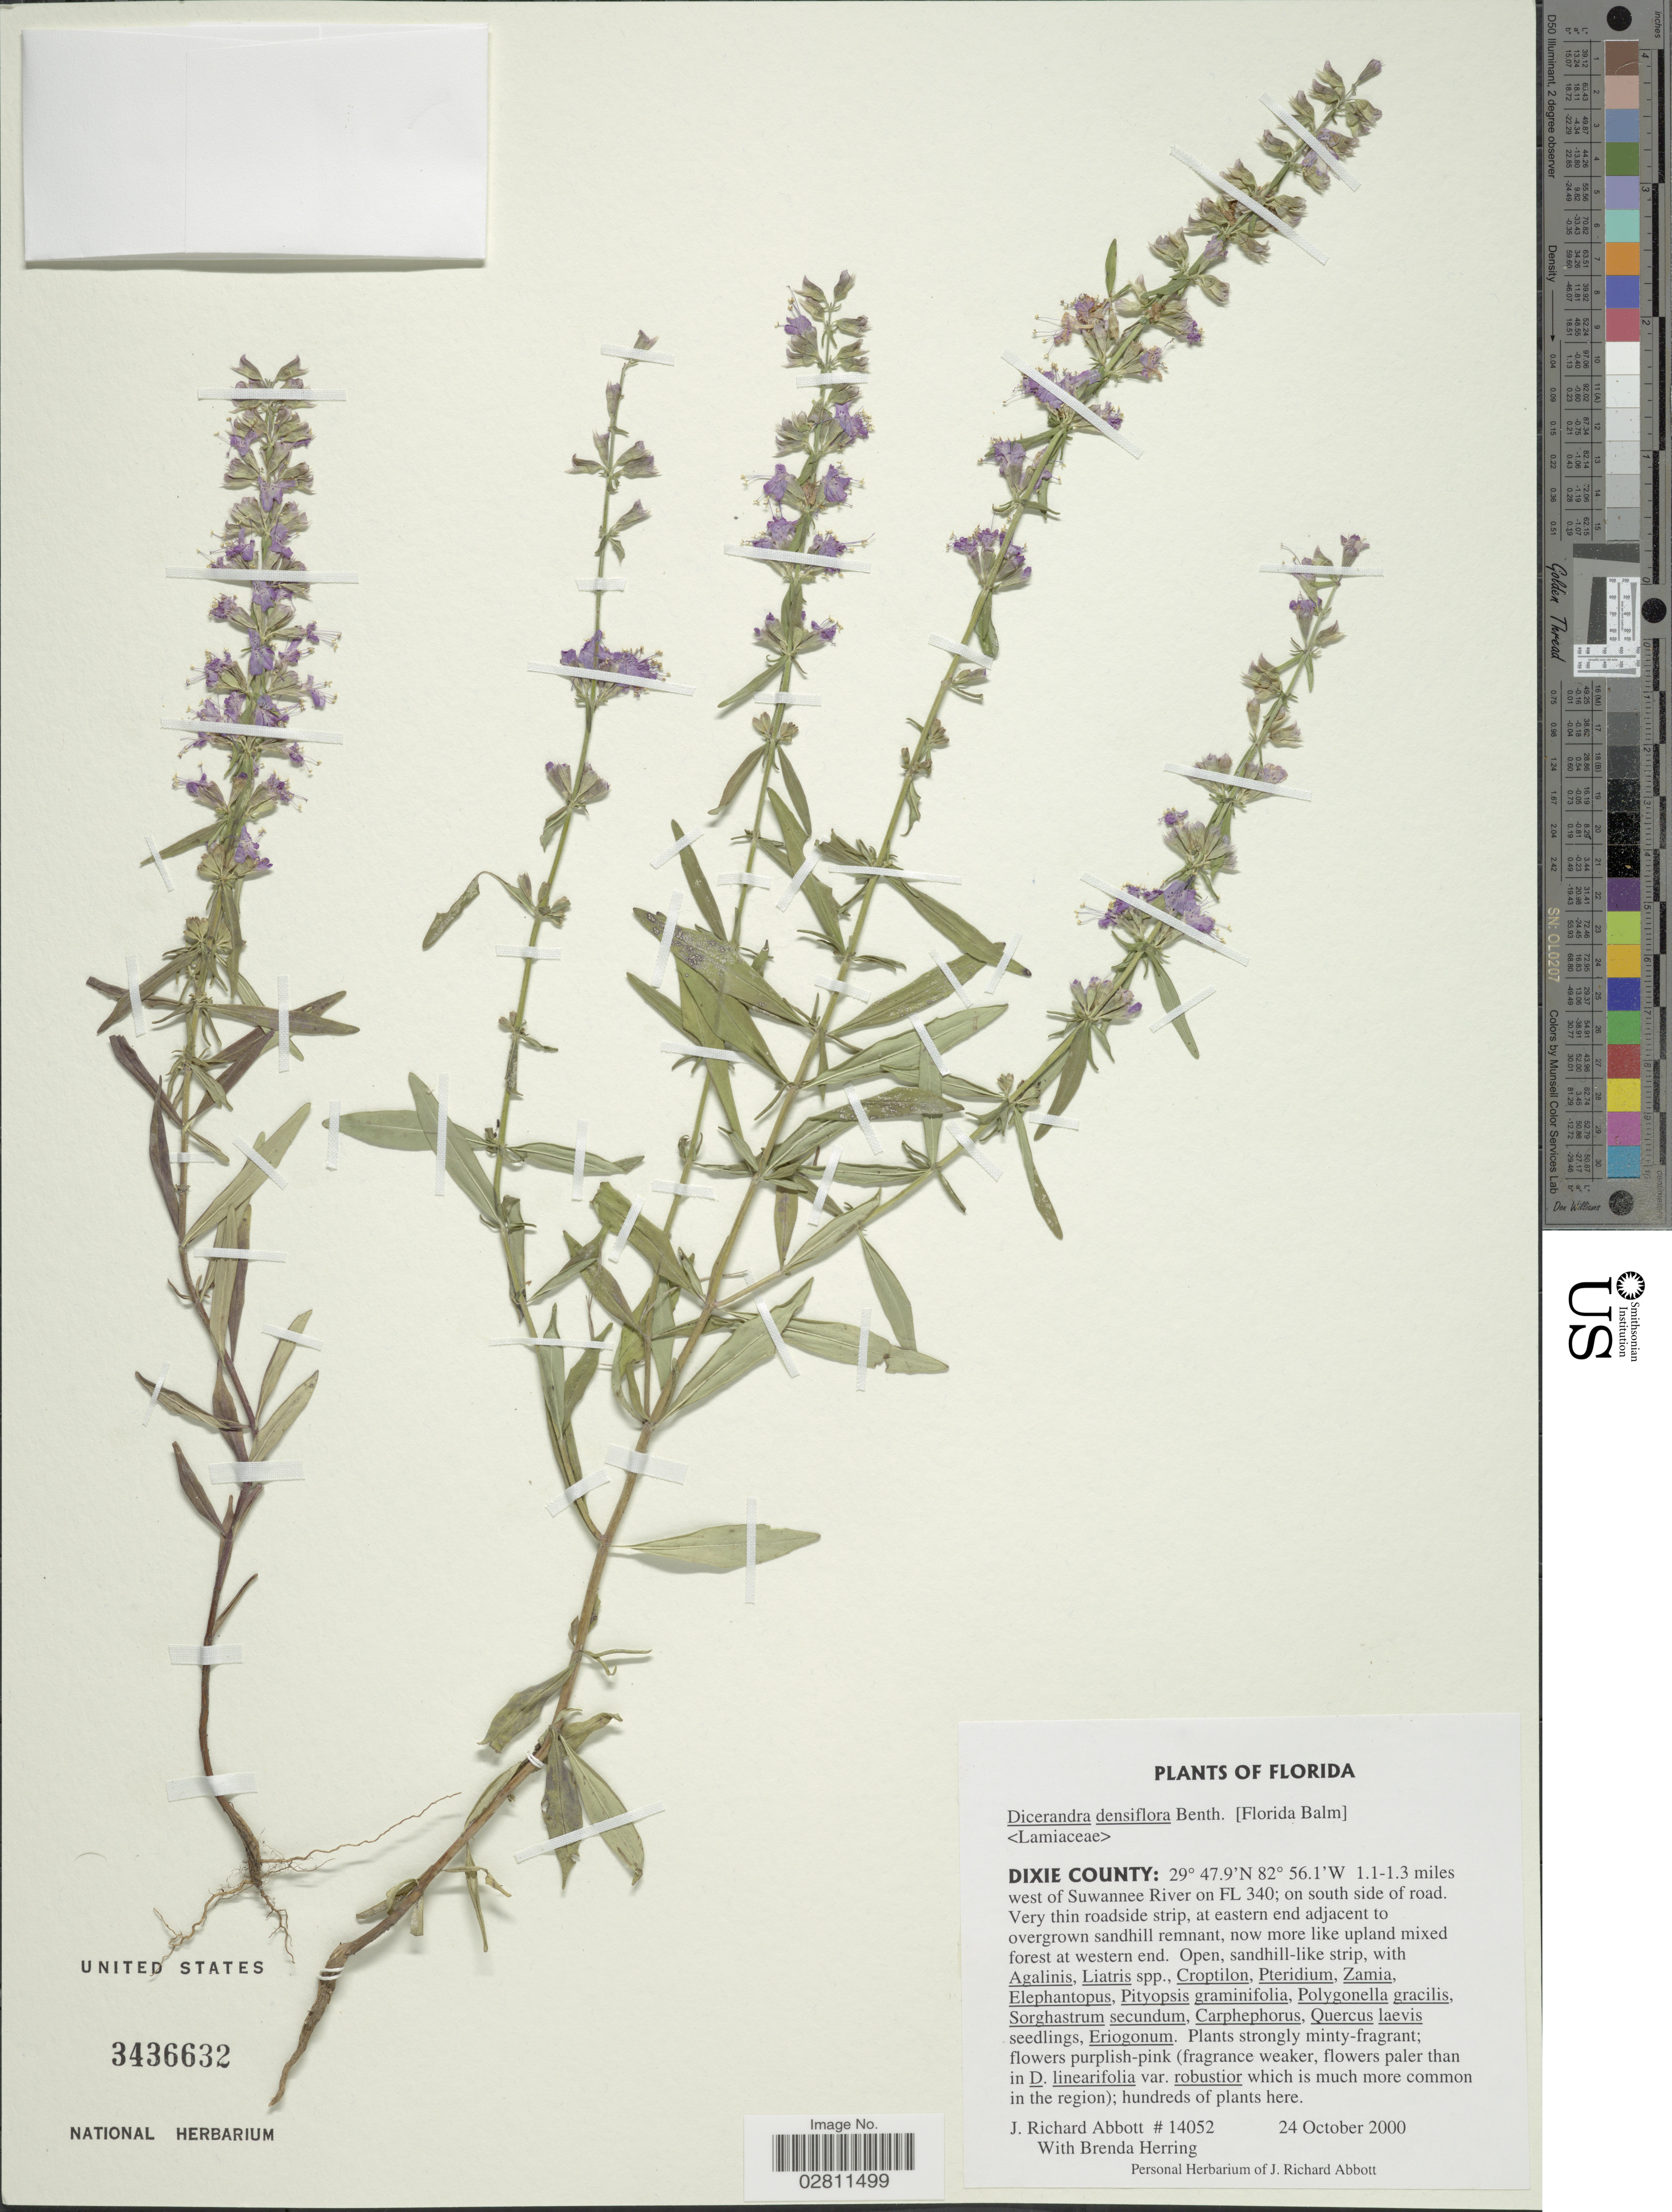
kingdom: Plantae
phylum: Tracheophyta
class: Magnoliopsida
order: Lamiales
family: Lamiaceae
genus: Dicerandra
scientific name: Dicerandra densiflora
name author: Benth.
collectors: J. R. Abbott & B. Herring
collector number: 14052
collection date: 2000-10-24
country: United States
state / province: Florida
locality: Dixie County: 1.1-1.3 miles west of Suwannee River on FL 340; on south side of road.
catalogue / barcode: US 3436632